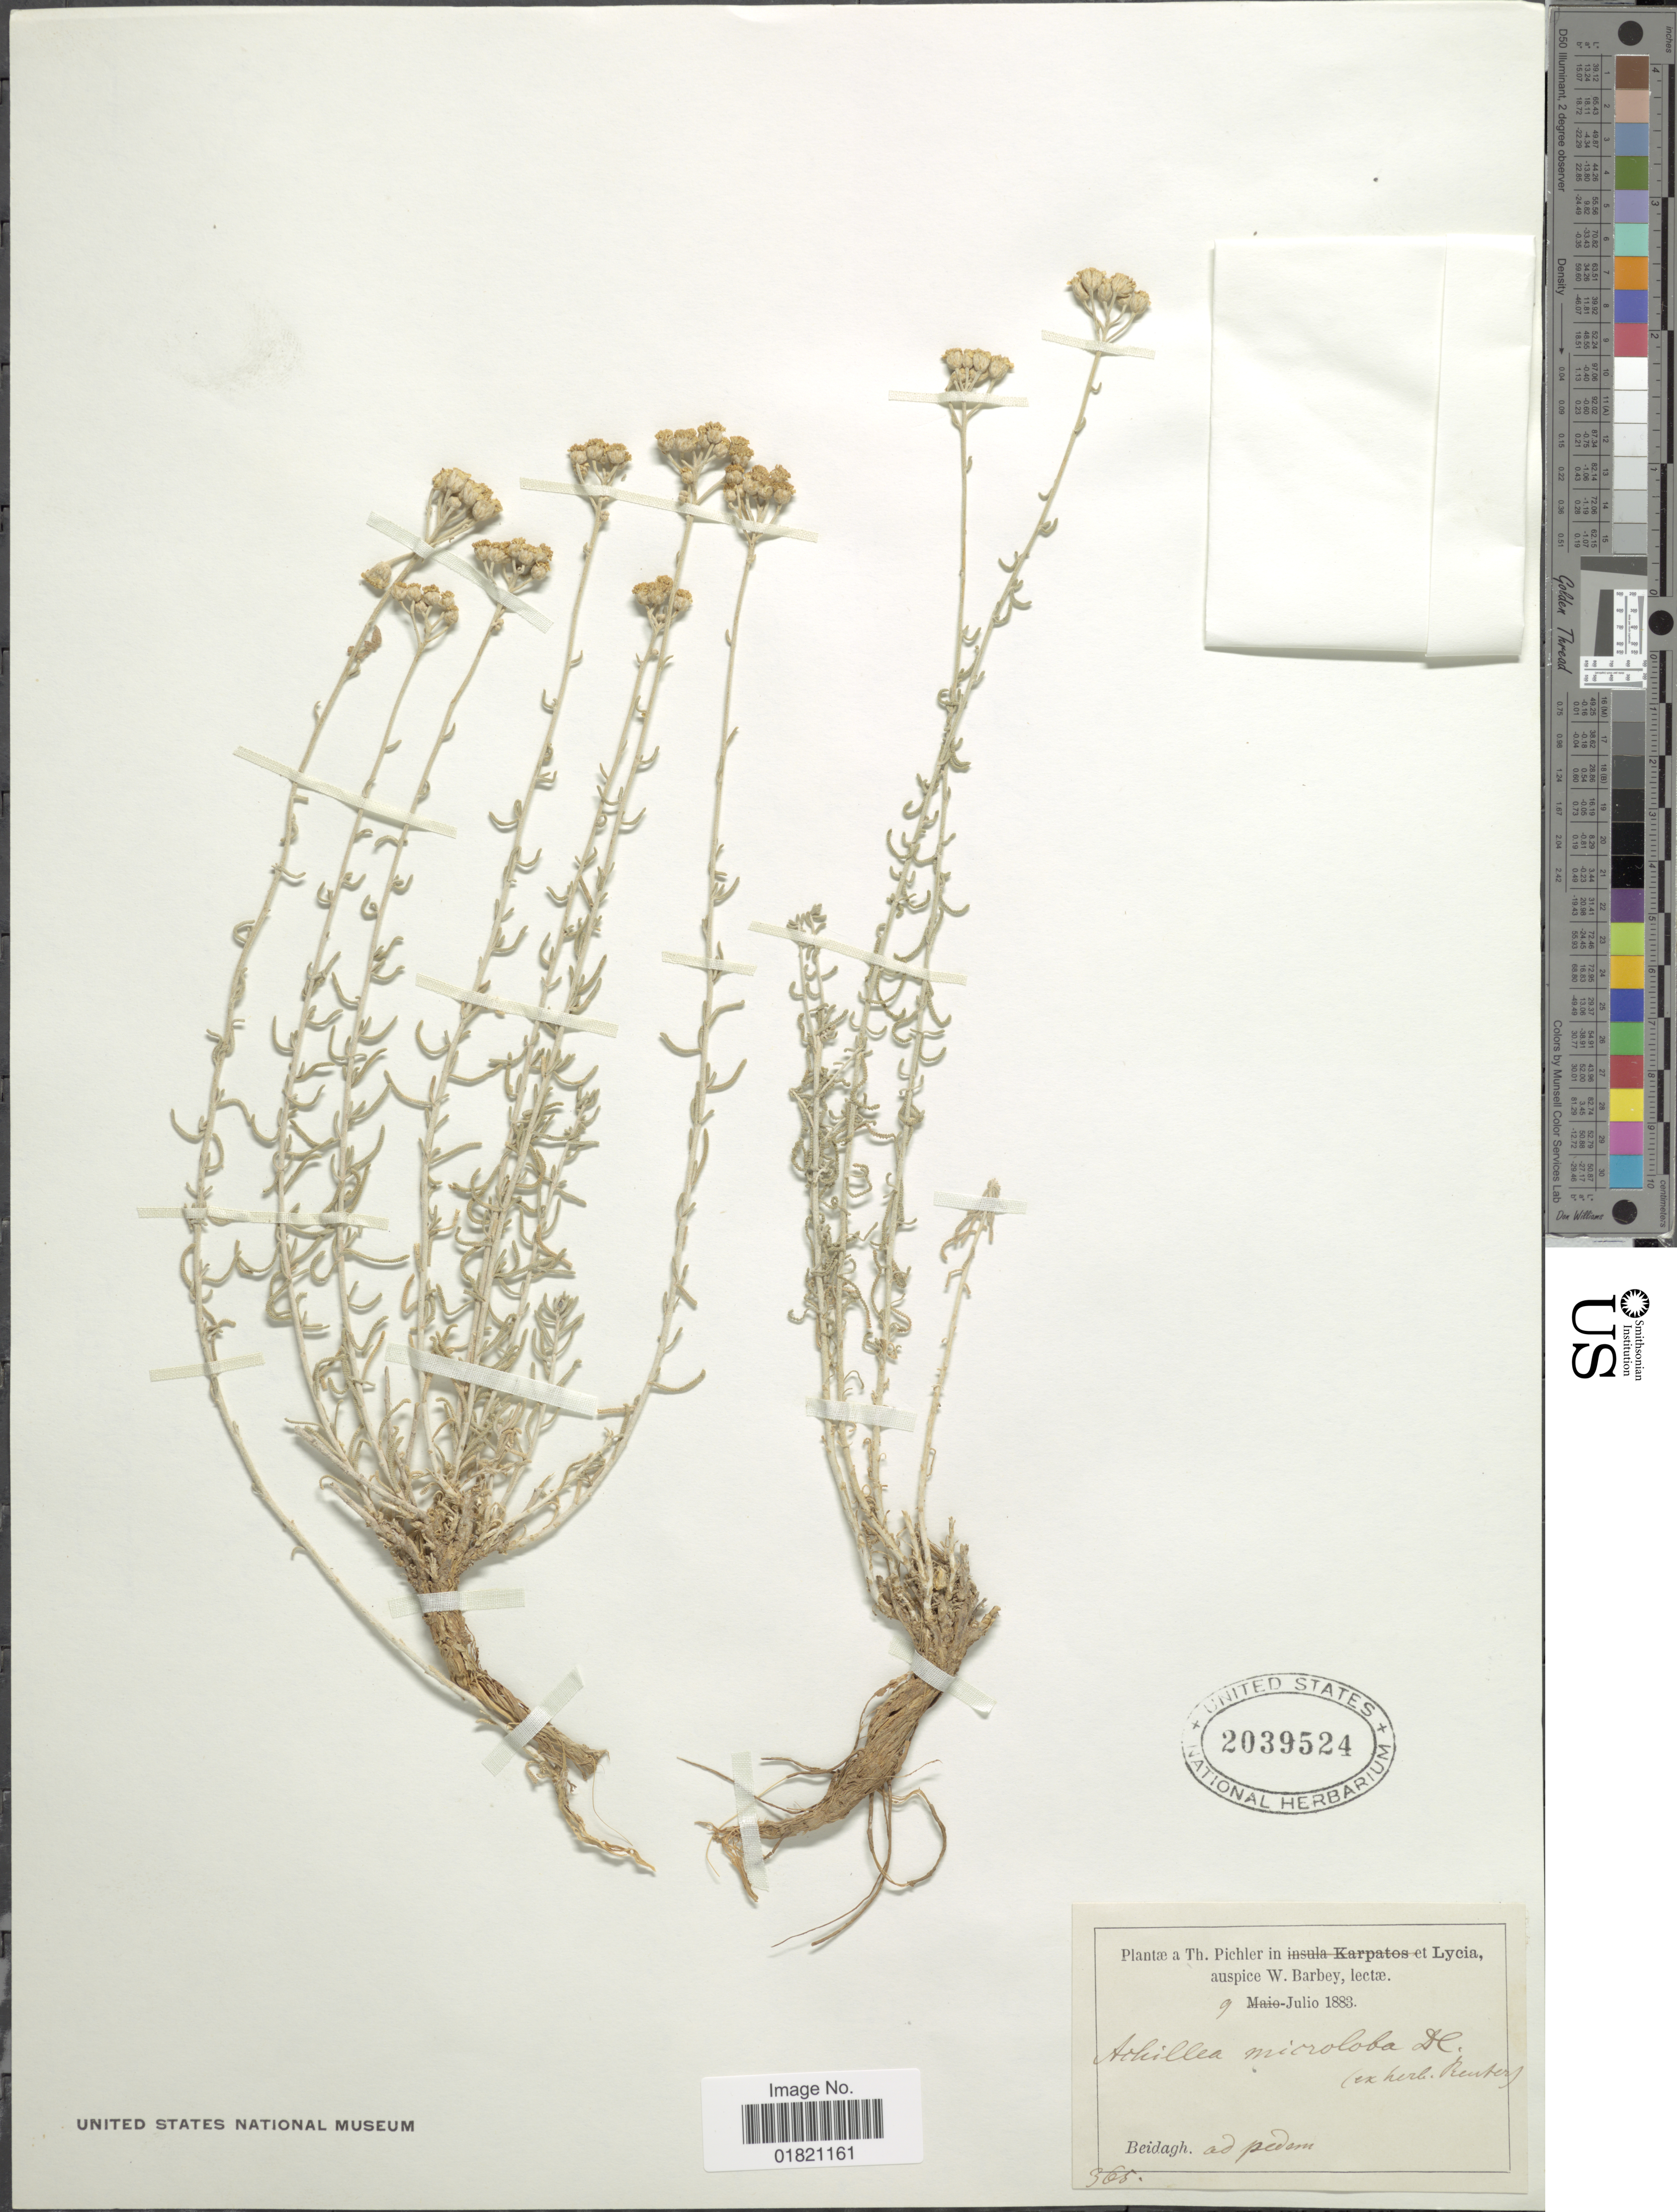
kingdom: Plantae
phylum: Tracheophyta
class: Magnoliopsida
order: Asterales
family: Asteraceae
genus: Achillea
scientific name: Achillea microloba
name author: DC.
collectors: W. Barbey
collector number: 365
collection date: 1883-07-09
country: Turkey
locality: Lycia, Beidagh. ad pedern [interpreted]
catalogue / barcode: US 2039524